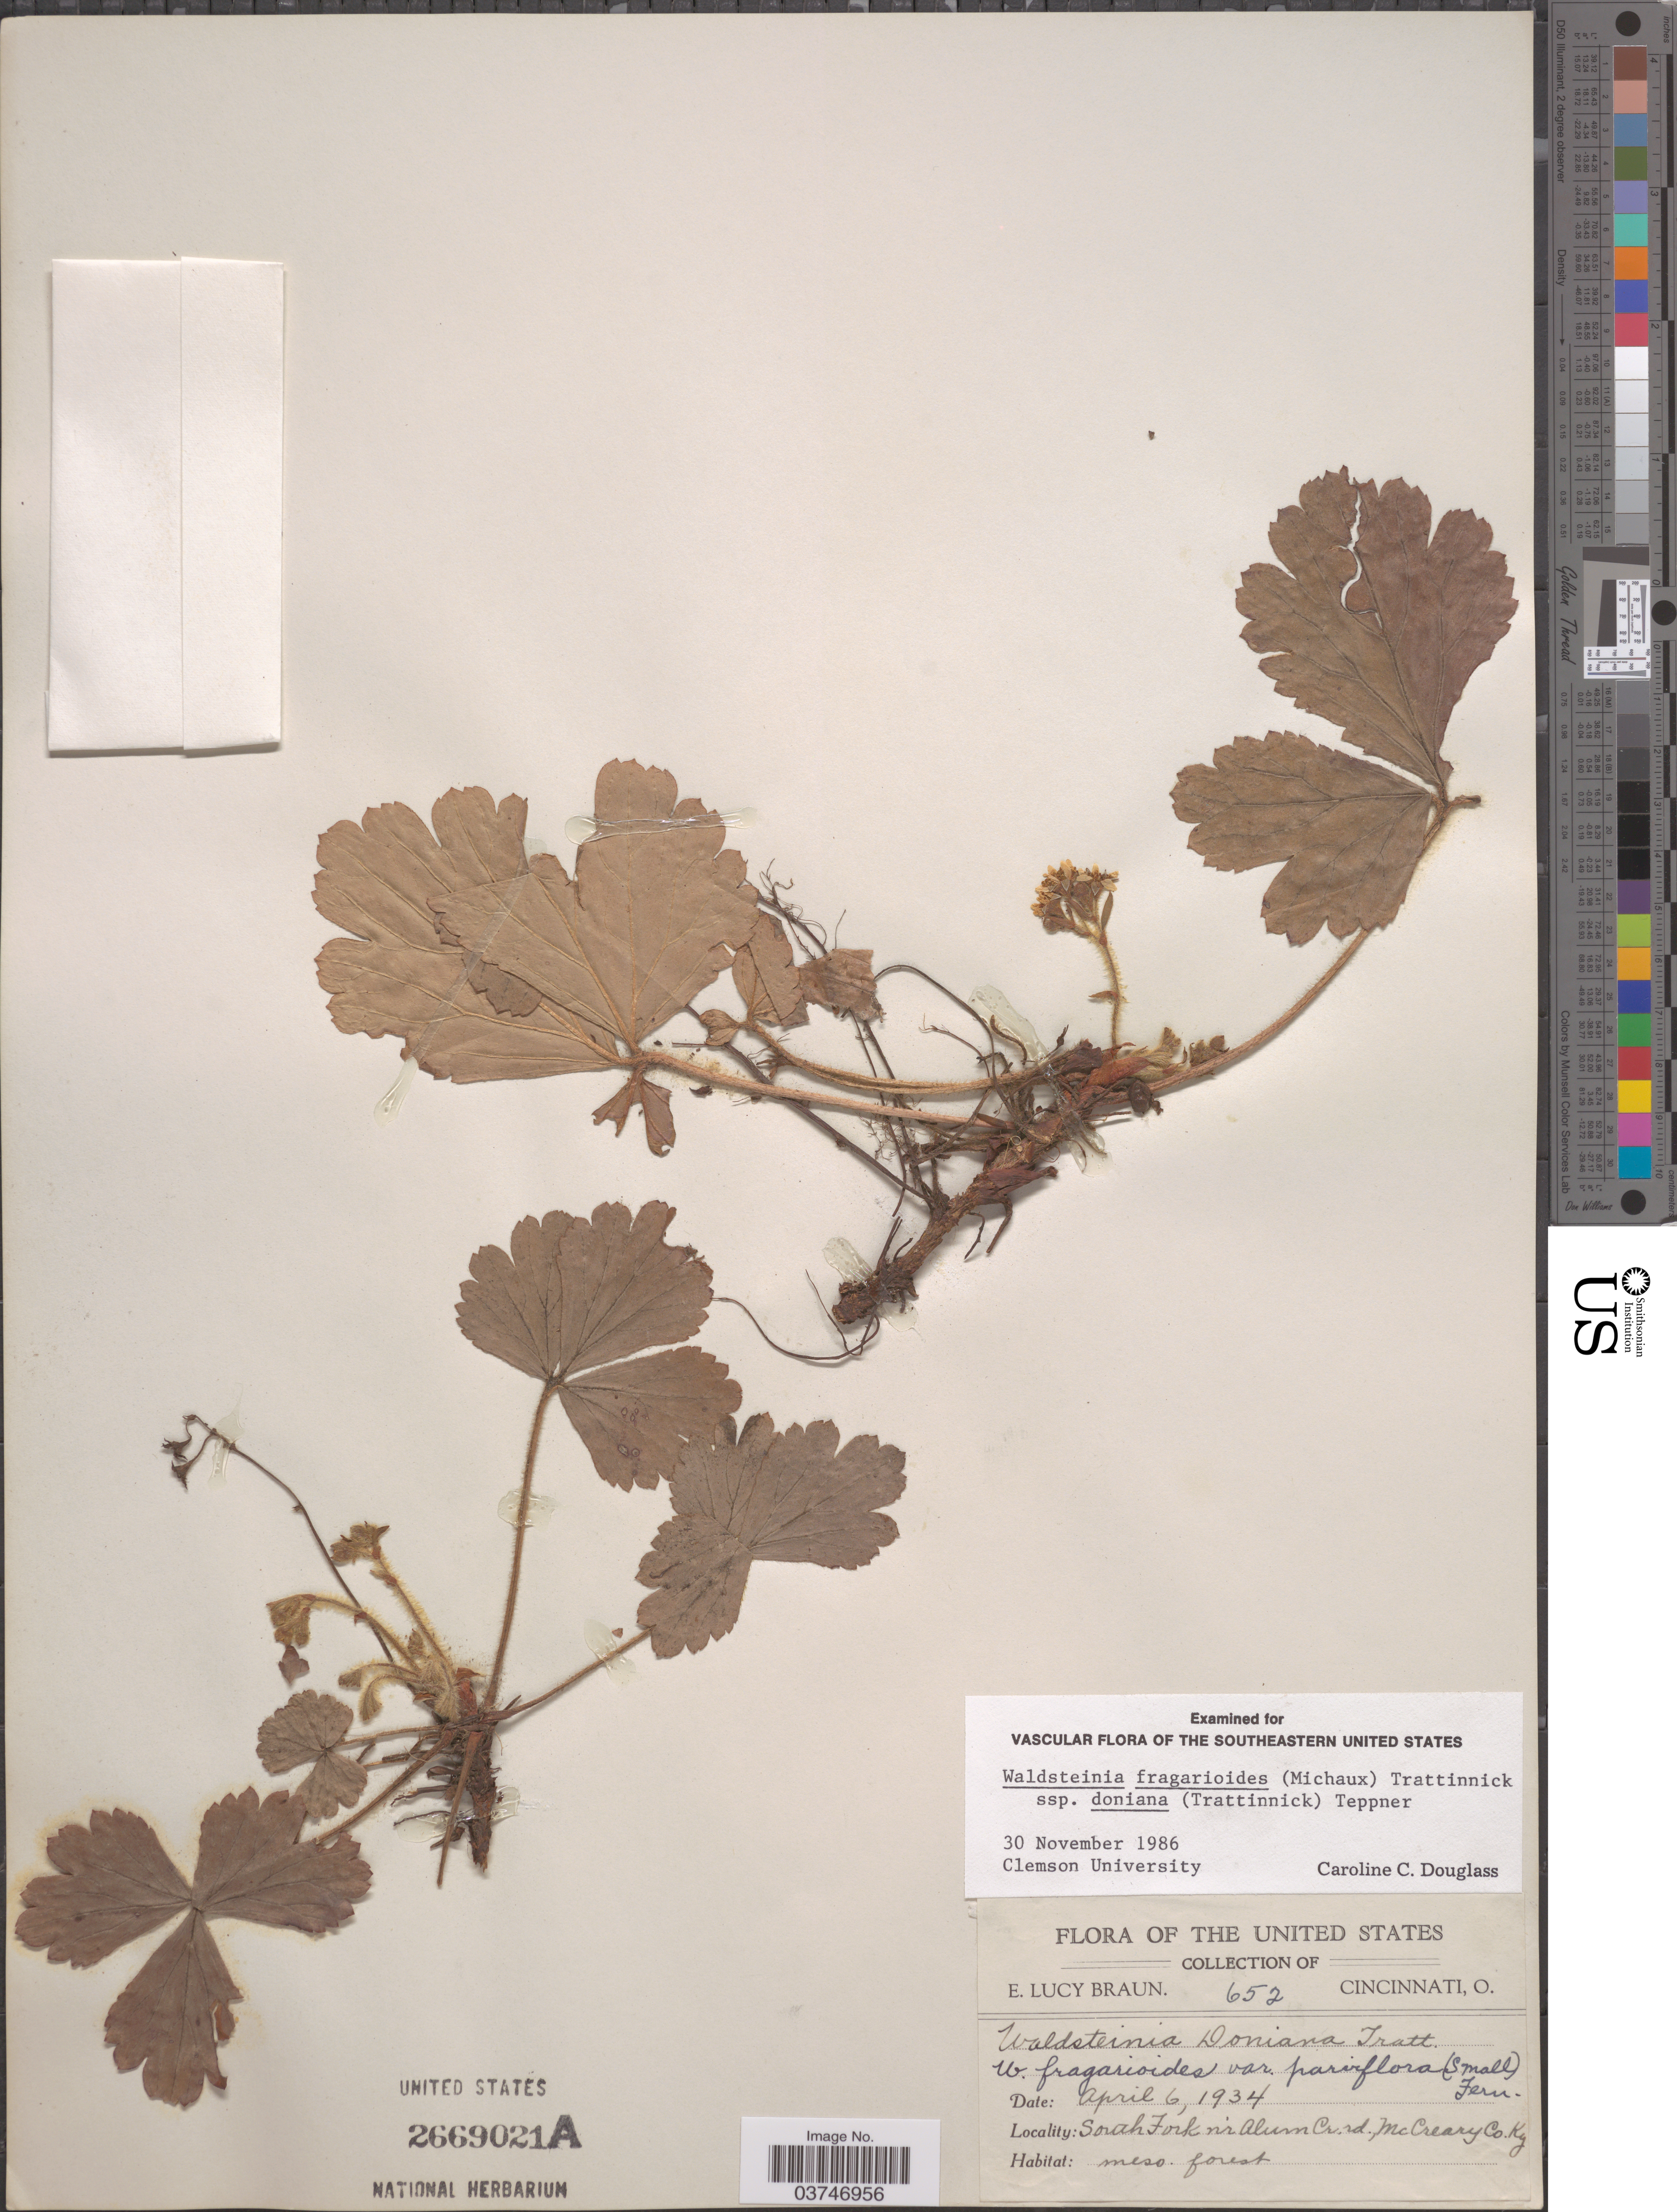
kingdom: Plantae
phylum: Tracheophyta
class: Magnoliopsida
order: Rosales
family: Rosaceae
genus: Waldsteinia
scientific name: Waldsteinia fragarioides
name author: (Michx.) Tratt.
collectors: E. L. Braun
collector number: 652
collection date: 1934-04-06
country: United States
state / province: Kentucky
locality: Sorah Fork n'r Alum Cr. rd. Mc Creary Co.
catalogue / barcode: US 2669021A